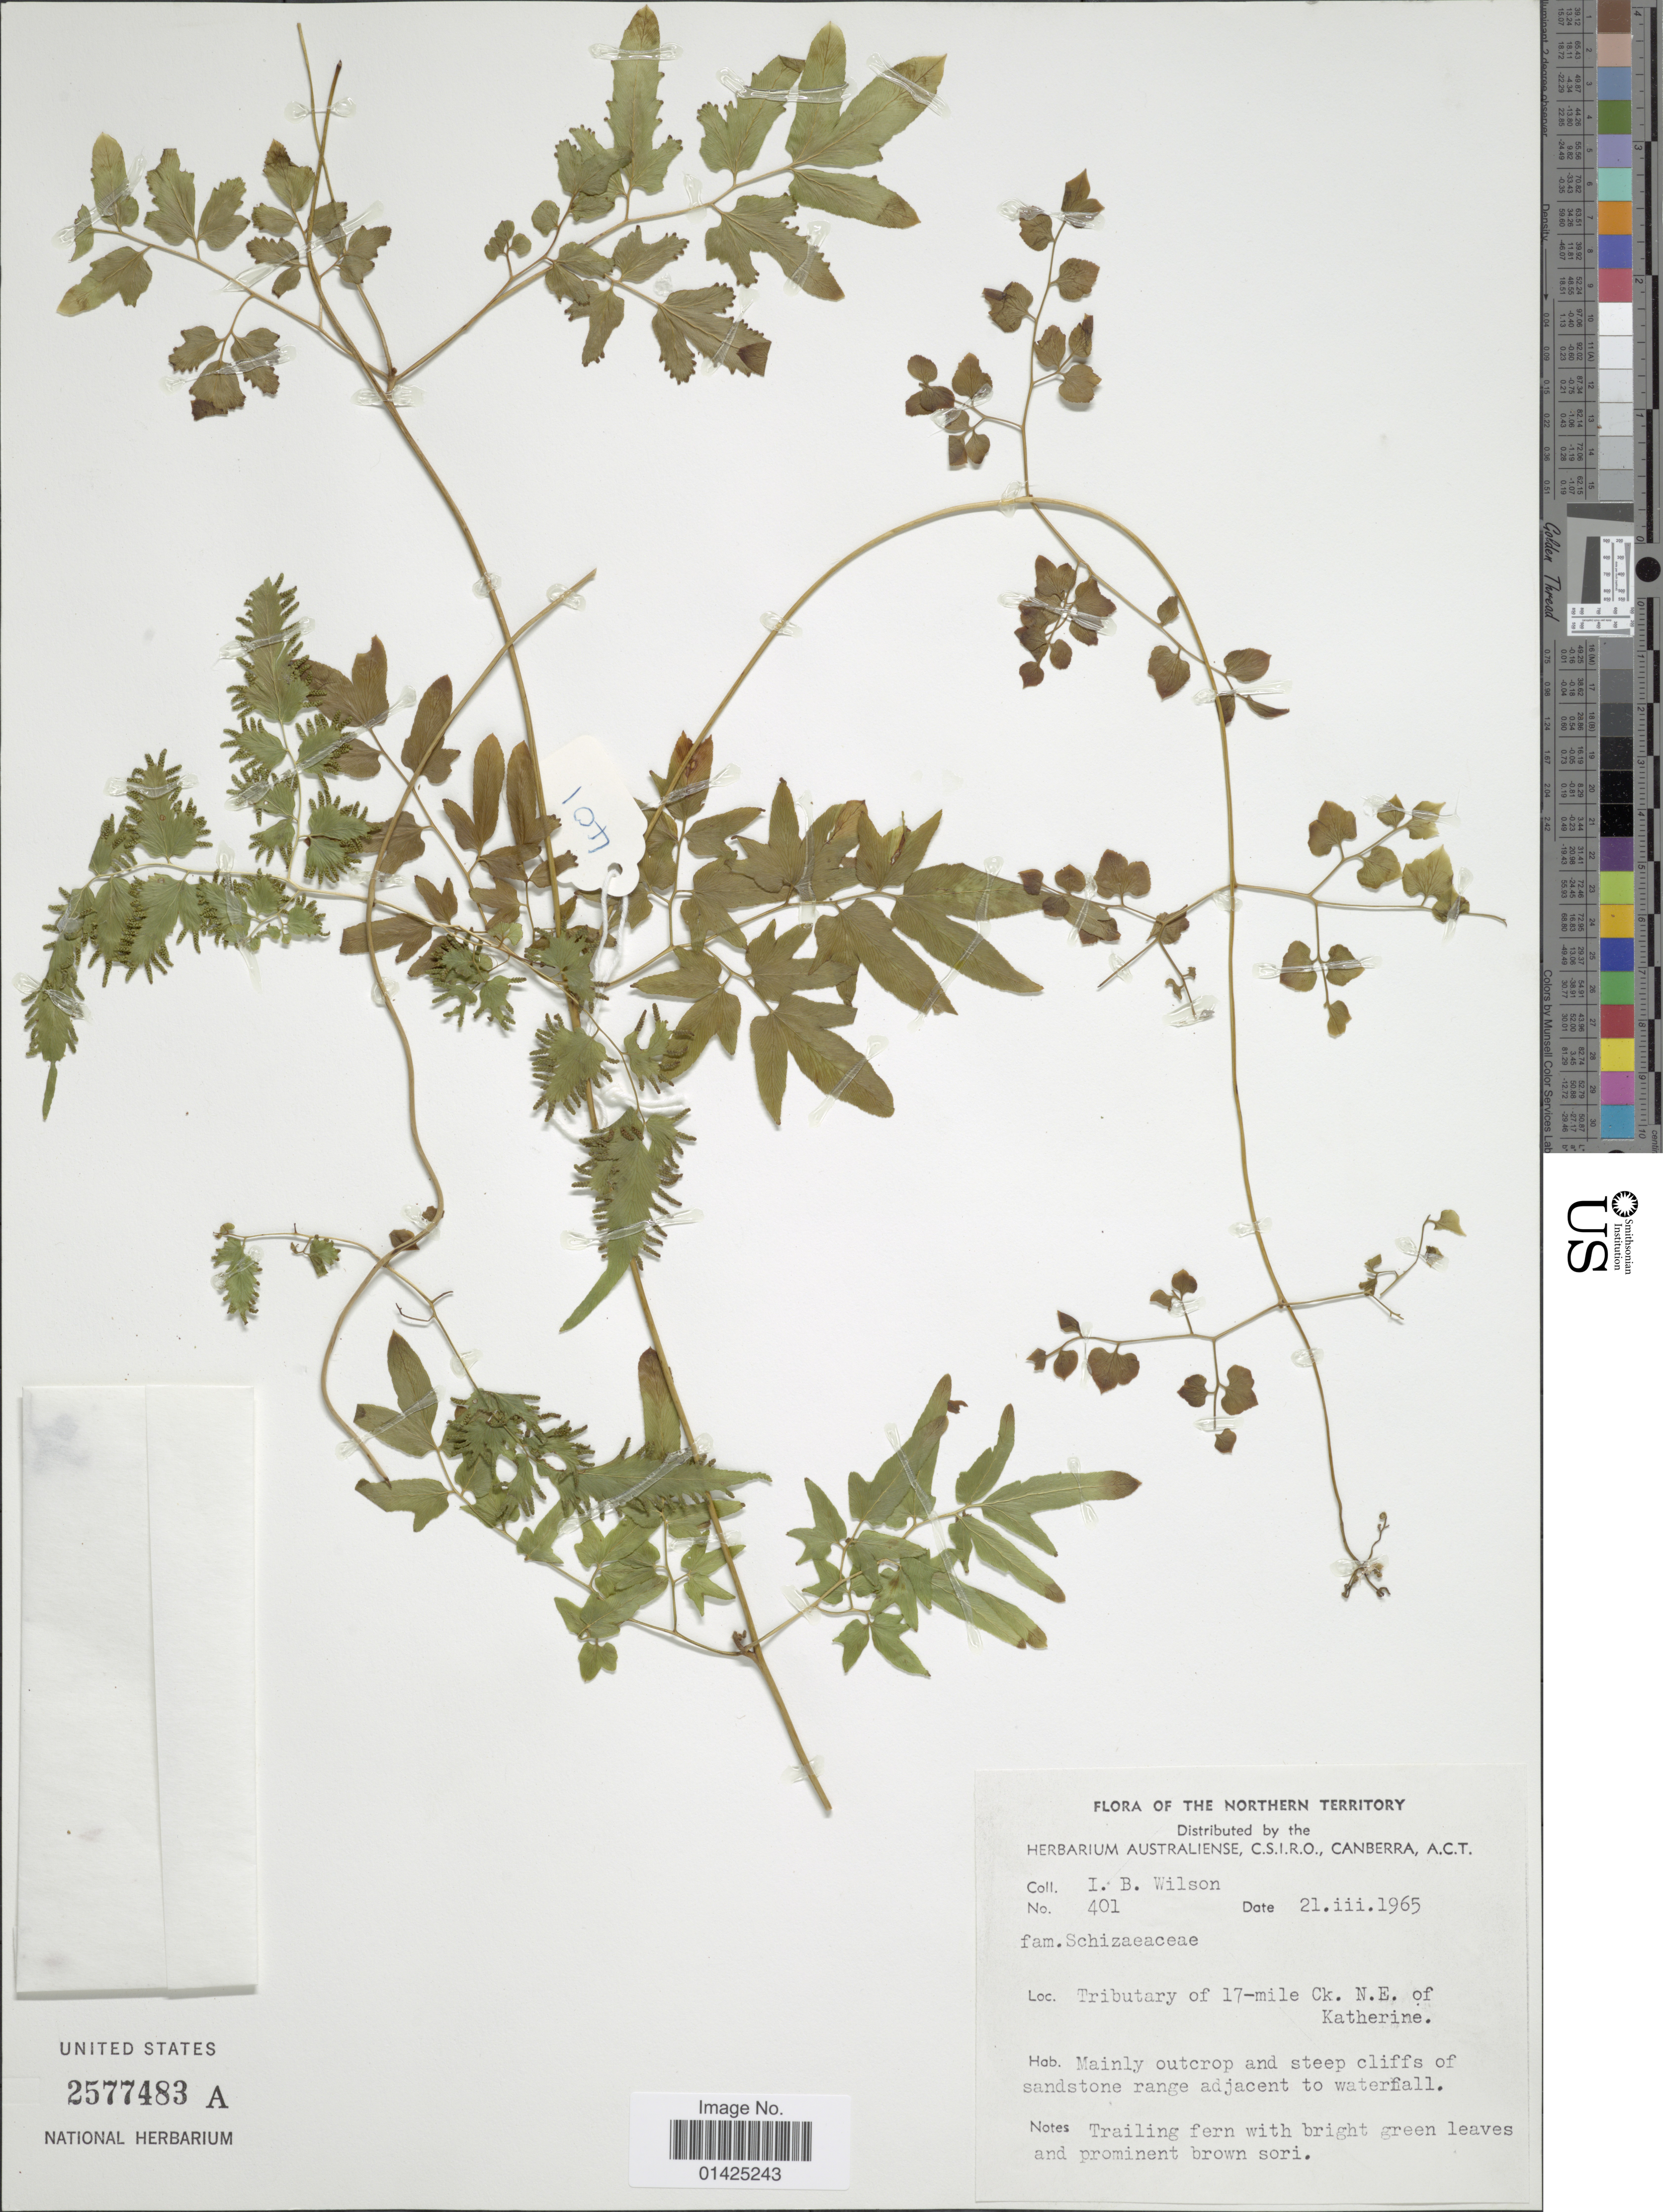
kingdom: Plantae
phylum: Tracheophyta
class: Polypodiopsida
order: Schizaeales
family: Lygodiaceae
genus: Lygodium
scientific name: Lygodium flexuosum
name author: Sw.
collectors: I. B. Wilson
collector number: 401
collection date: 1965-03-21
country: Australia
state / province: Northern Territory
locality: The Northern Territory, Tributary of 17-mile Ck. N.E. of Katherine.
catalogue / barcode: US 2577483A